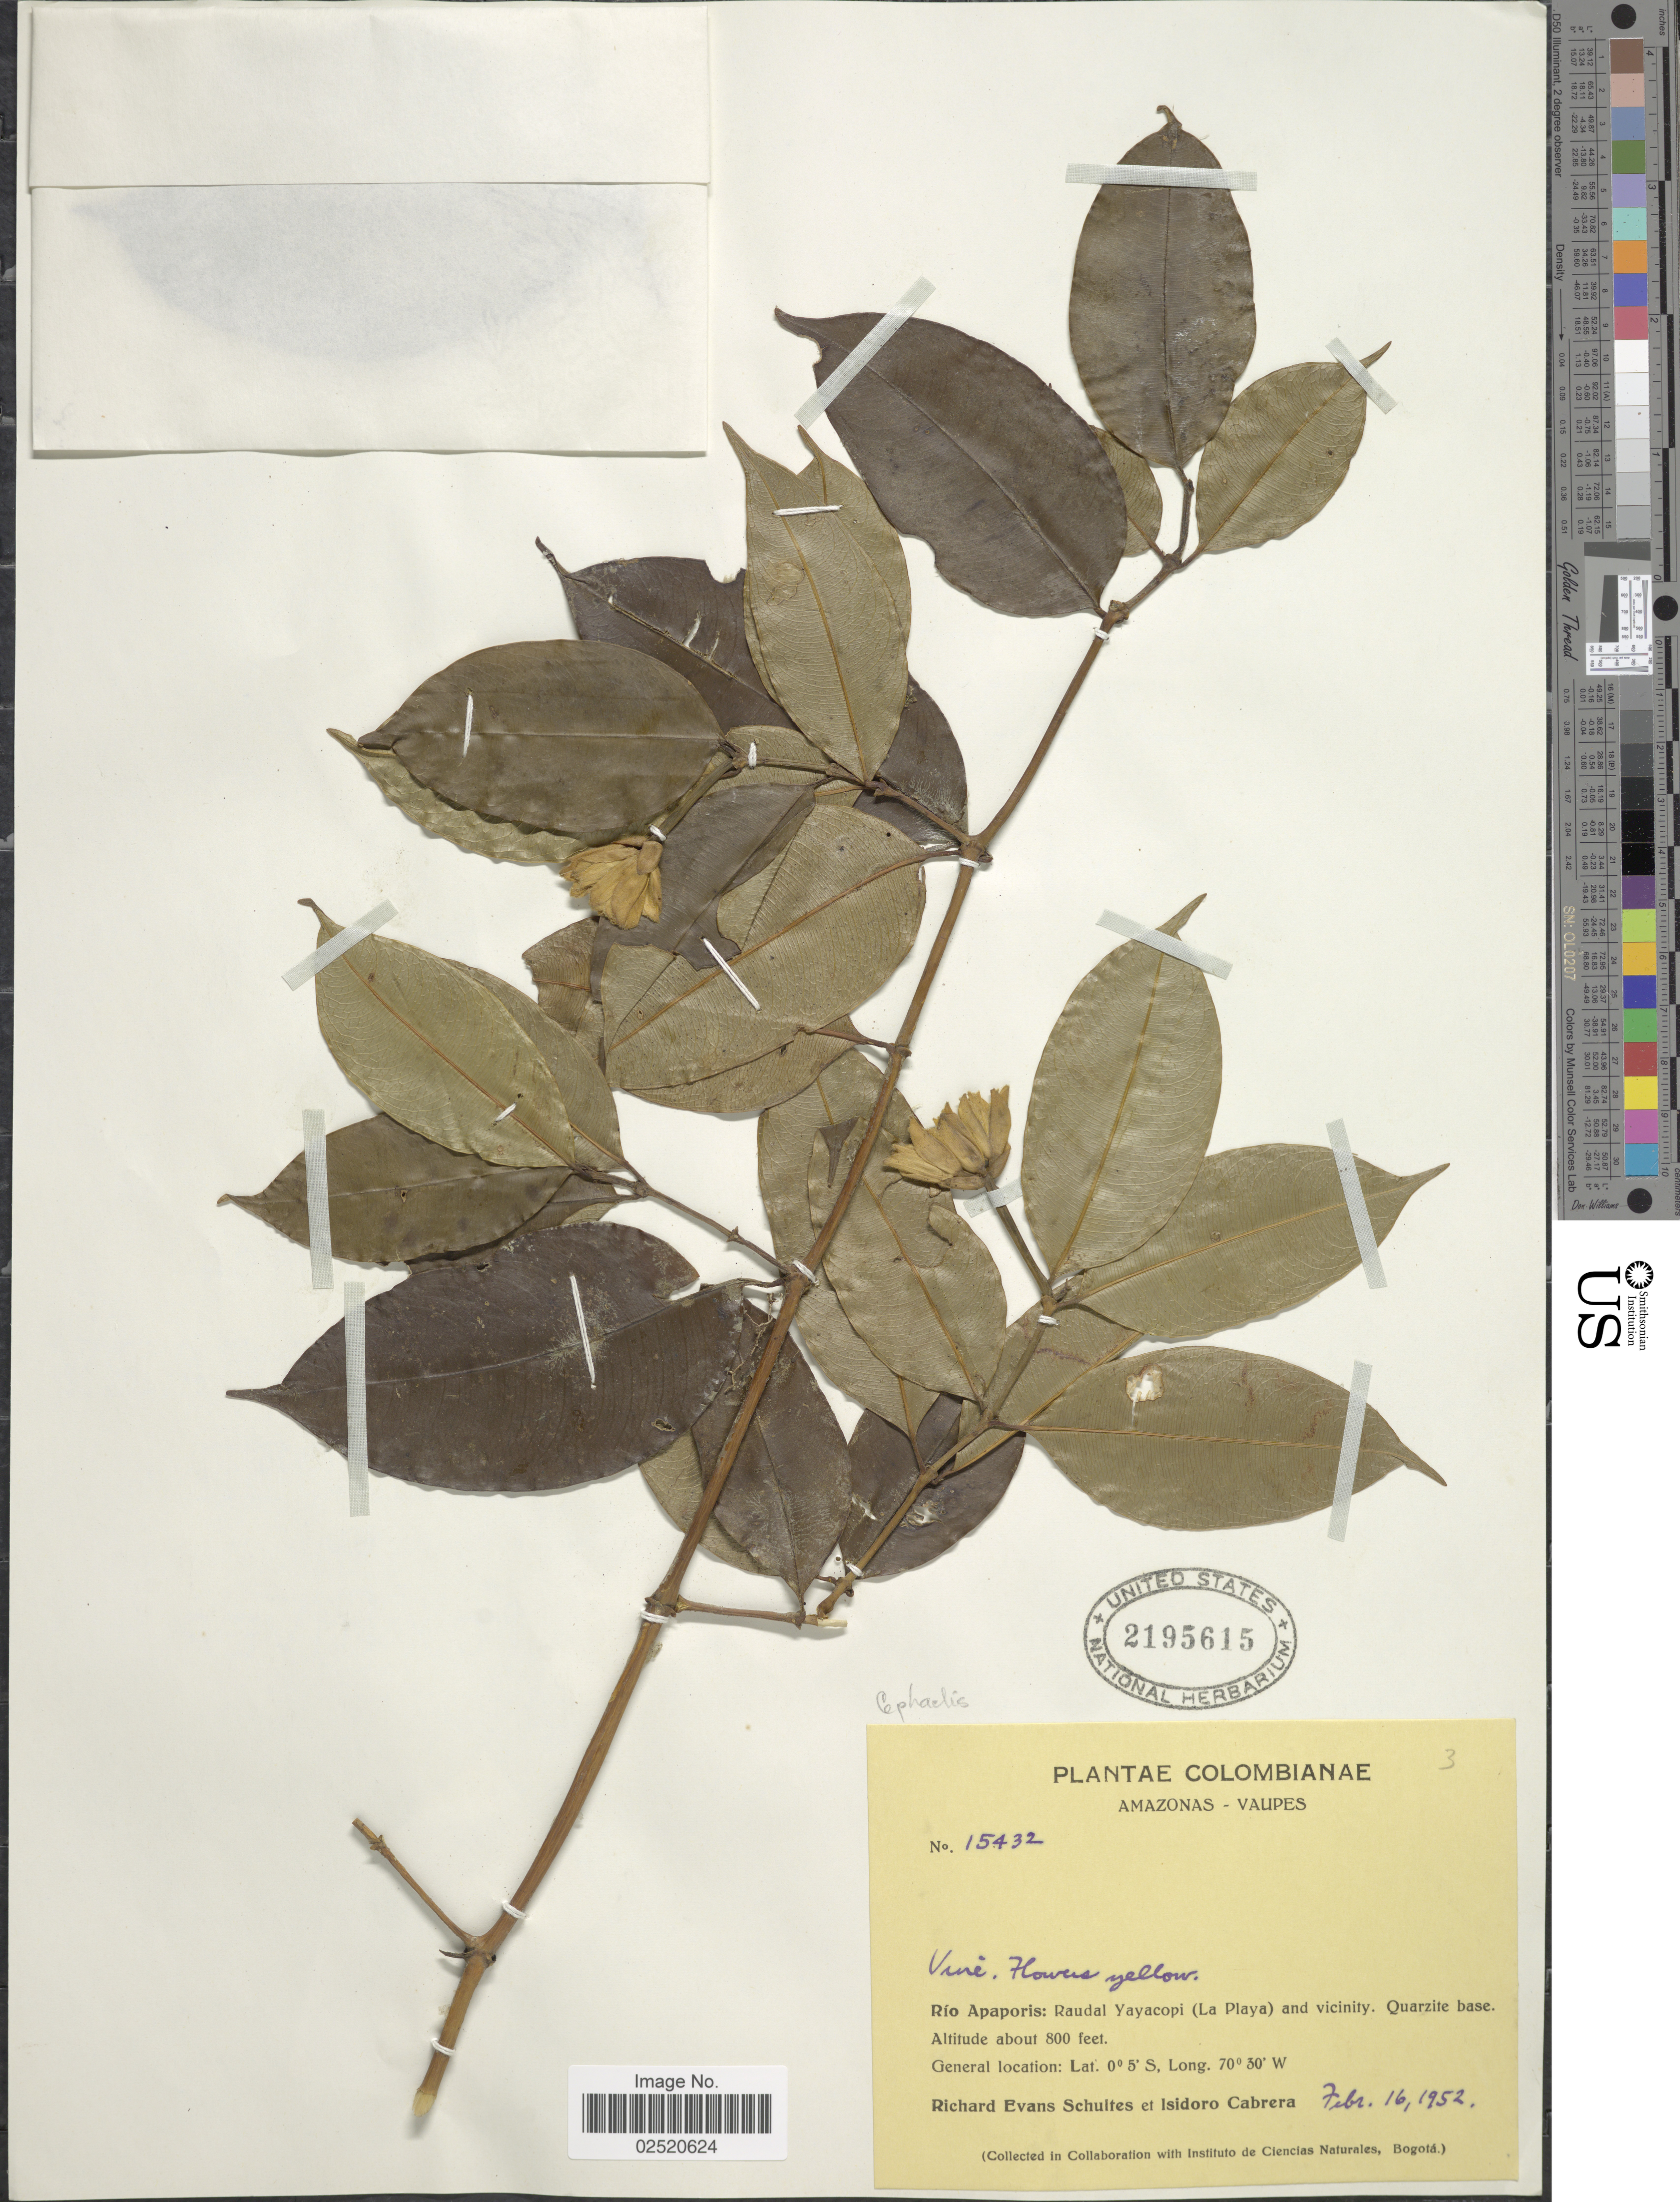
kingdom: Plantae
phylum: Tracheophyta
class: Magnoliopsida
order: Gentianales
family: Rubiaceae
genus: Psychotria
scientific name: Psychotria sp.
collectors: R. E. Schultes & I. Cabrera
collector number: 15432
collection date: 1952-02-16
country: Colombia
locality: Amazonas-Vaupés. Río Apaporis, Raudal Yayacopi (La Playa) and vicinity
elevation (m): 244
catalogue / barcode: US 2195615